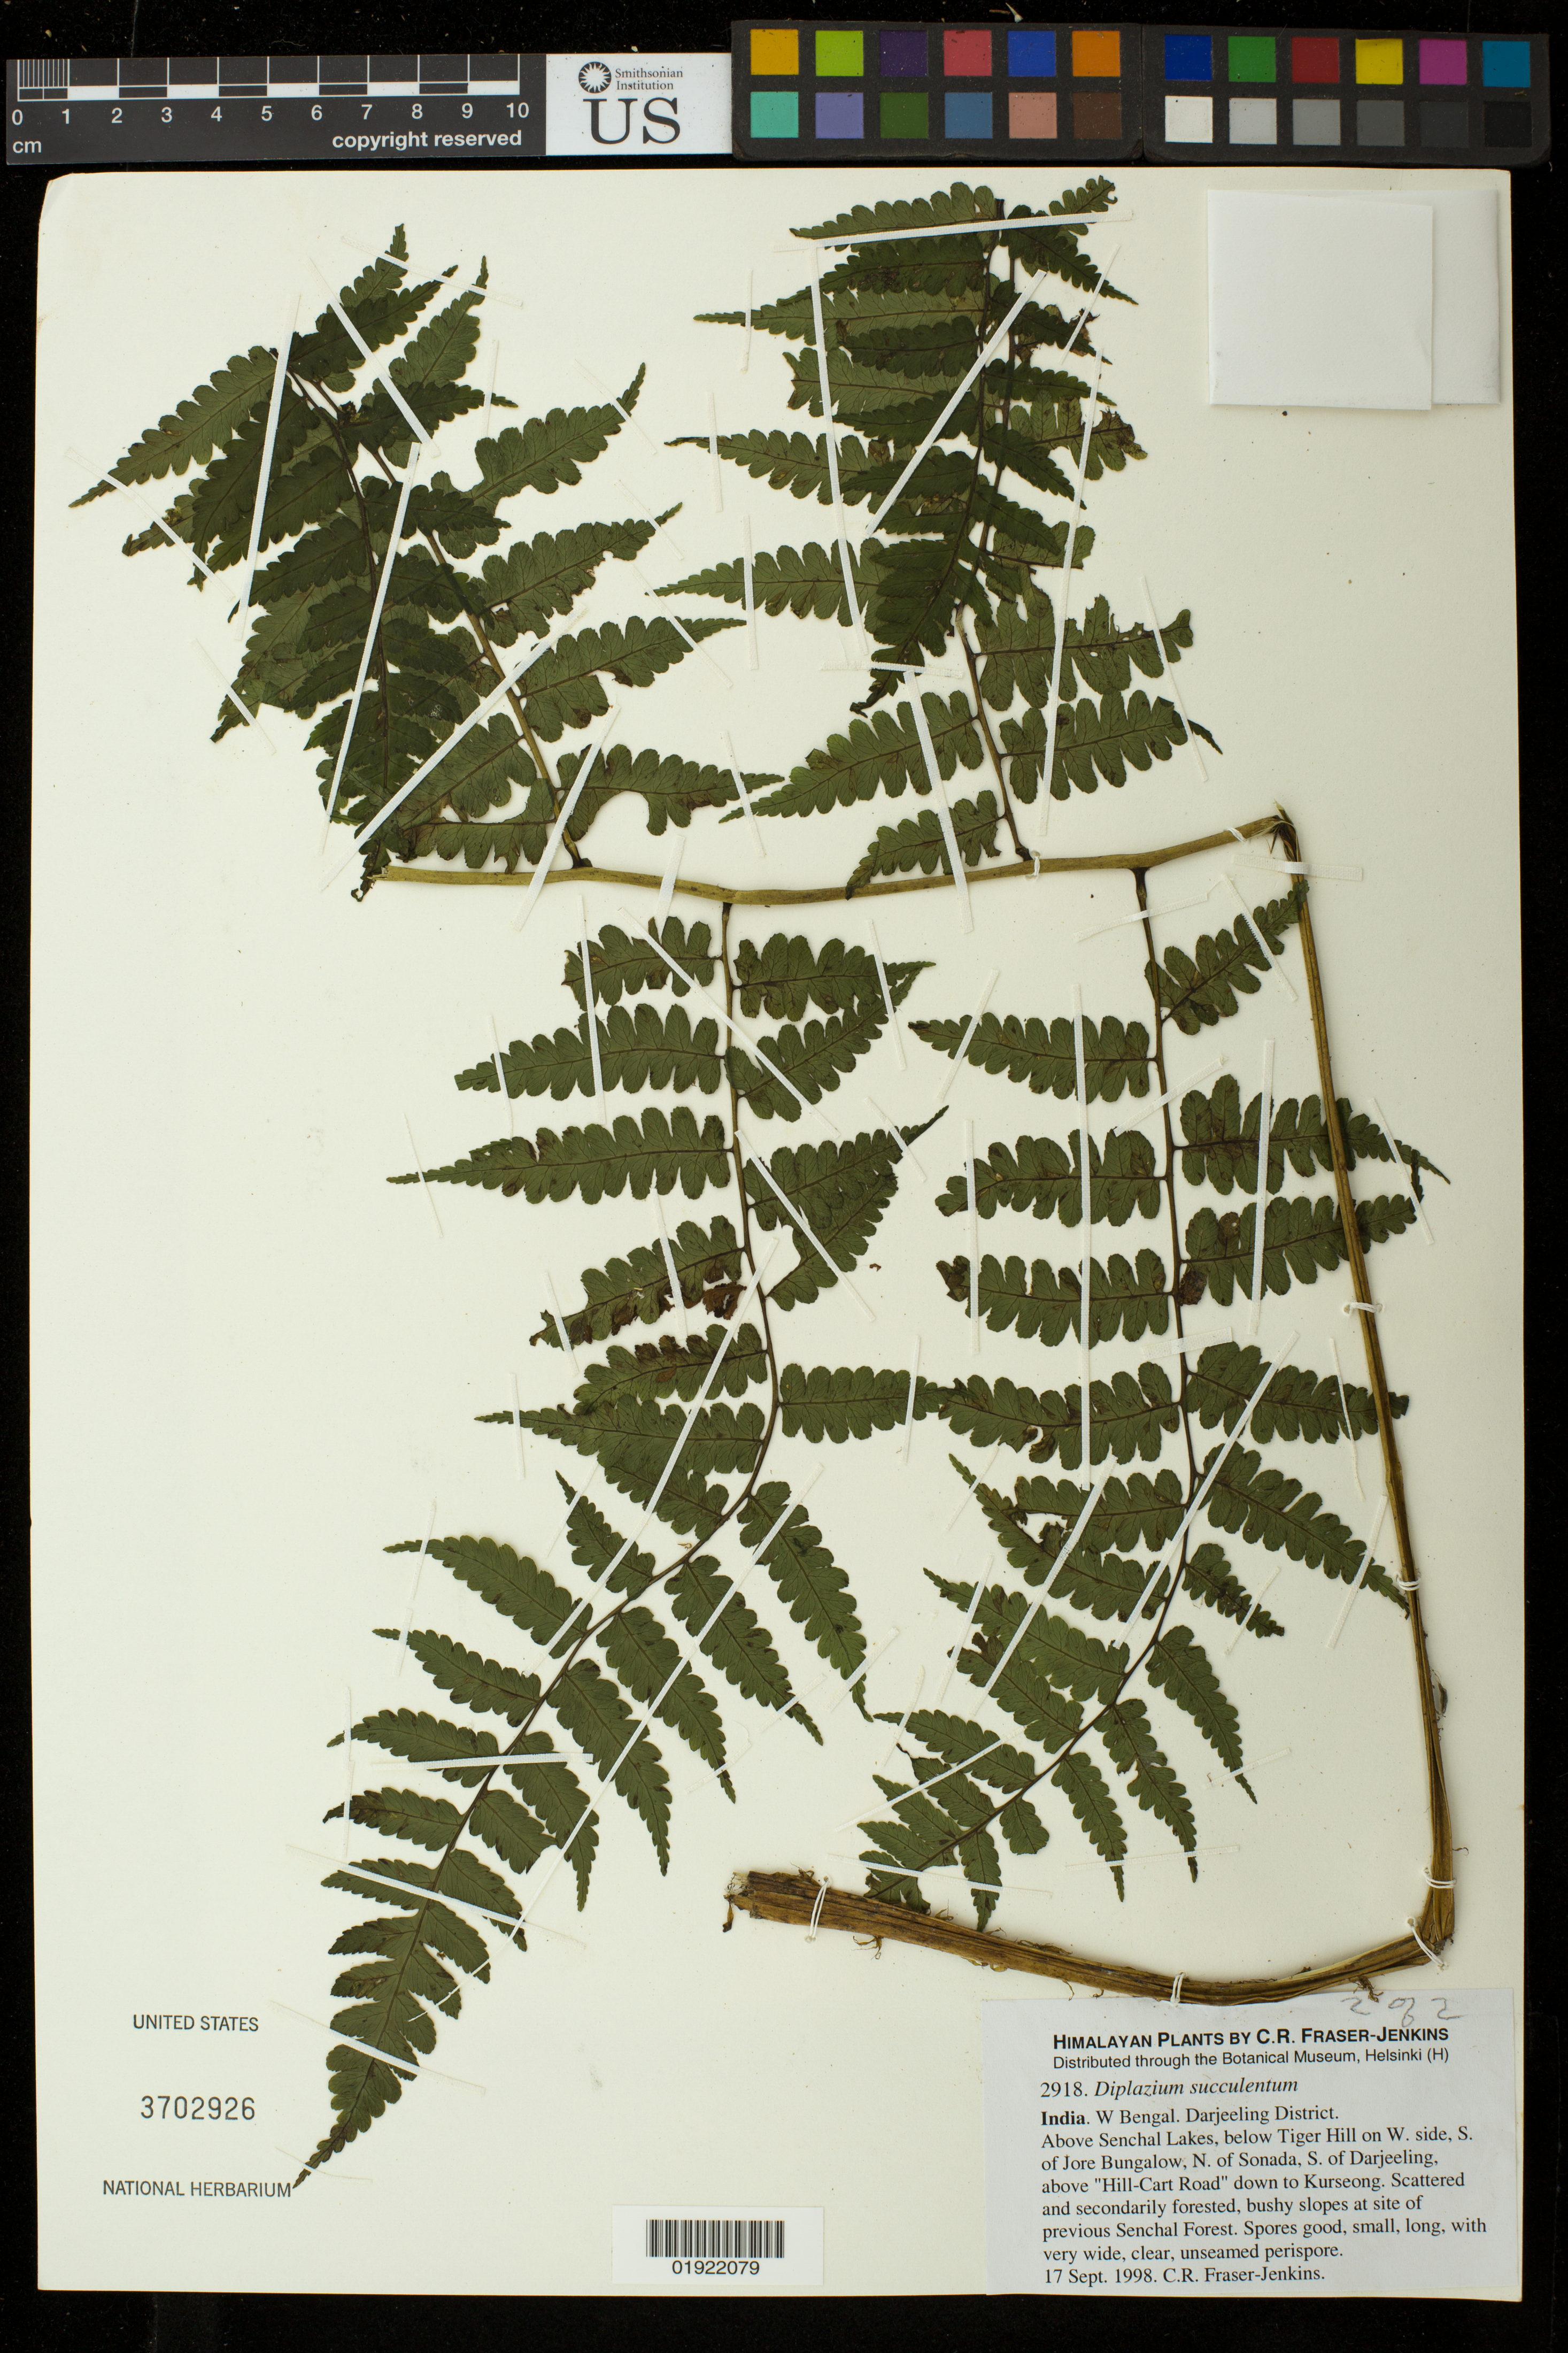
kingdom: Plantae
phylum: Tracheophyta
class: Polypodiopsida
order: Polypodiales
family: Athyriaceae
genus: Diplazium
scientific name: Diplazium succulentum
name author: (C.B. Clarke) C. Chr.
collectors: C. R. Fraser-Jenkins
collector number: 2918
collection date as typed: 17 Sept 1998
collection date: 1998-09-17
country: India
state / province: West Bengal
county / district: Darjeeling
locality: Above Senchal Lakes, below Tiger Hill on W. side, S. of Jore Bungalow, N. of Sonada, S. of Dargeeling, above "Hill-Cart Road" down to Kurseong. Scattered and sceondarily forested, bushy slopes at site of previous Senchal Forest.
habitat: Scattered and sceondarily forested, bushy slopes at site of previous Senchal Forest.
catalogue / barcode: US 3702926